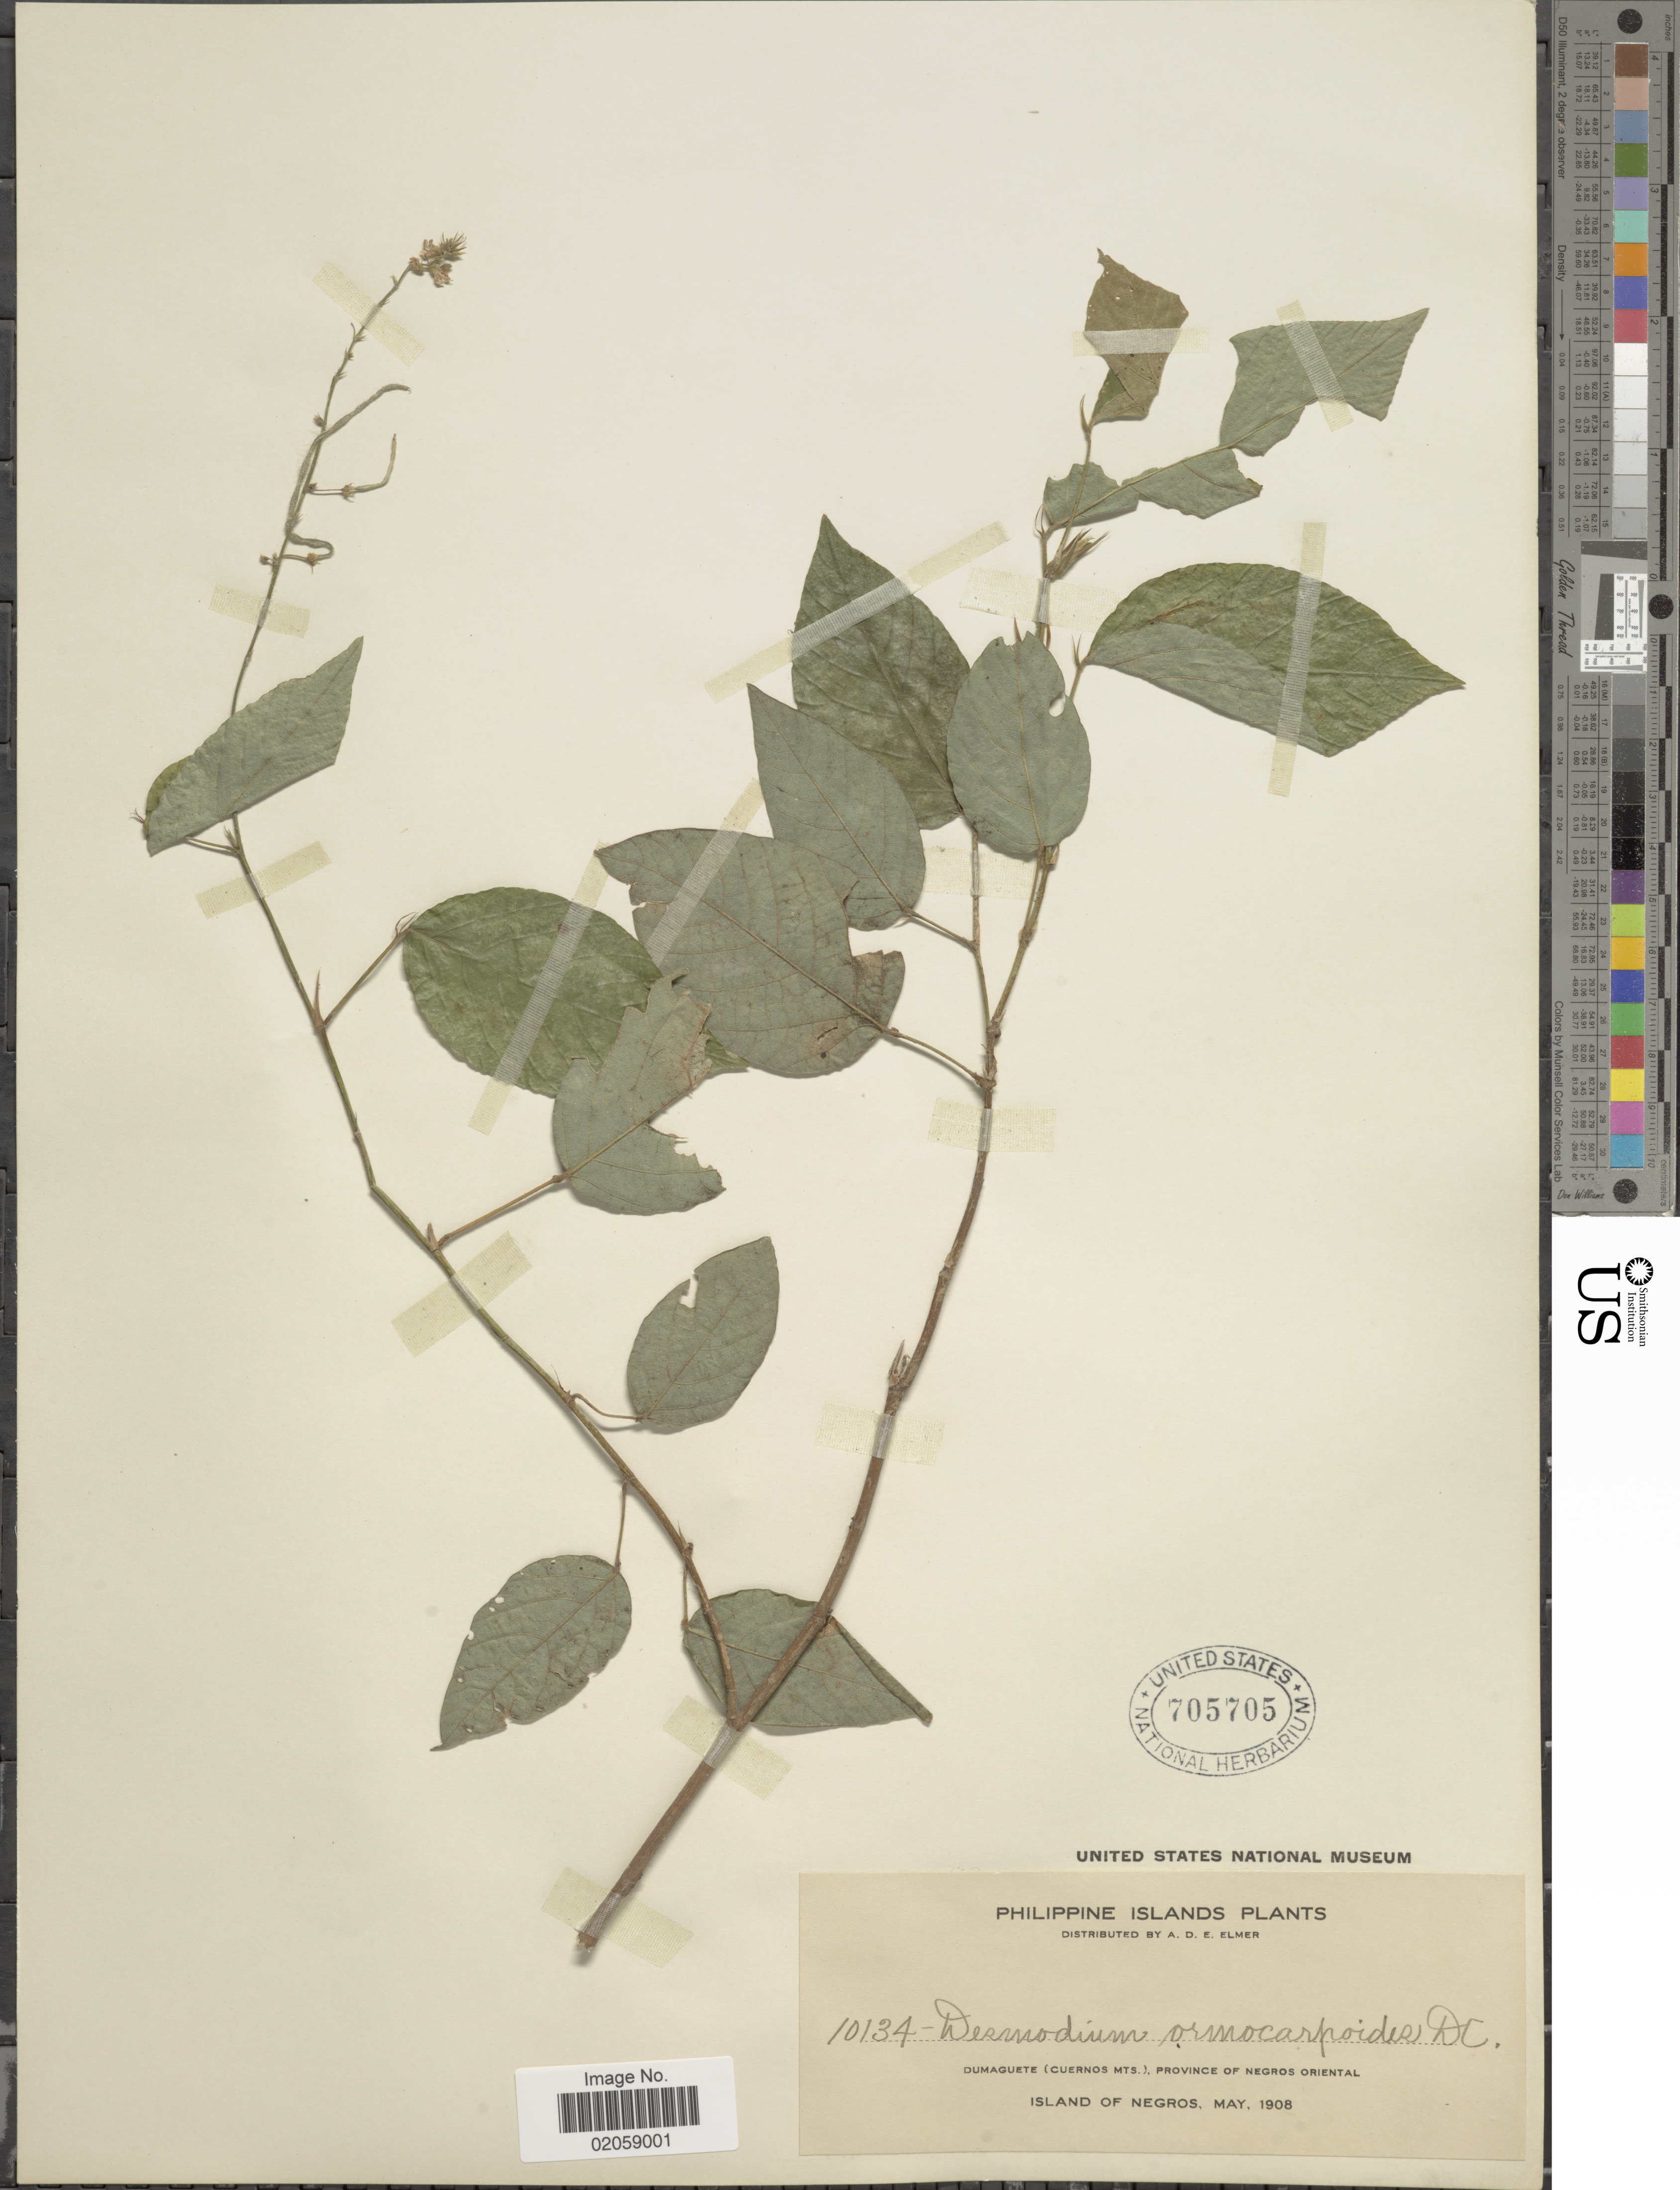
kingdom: Plantae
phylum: Tracheophyta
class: Magnoliopsida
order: Fabales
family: Fabaceae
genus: Hanslia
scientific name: Hanslia ormocarpoides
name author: (DC.) H. Ohashi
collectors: A. D. E. Elmer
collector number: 10134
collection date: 1908-05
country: Philippines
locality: Philippine Islands. Dumaguete (Cuernos Mts.), Province of Negros Oriental. Island of Negros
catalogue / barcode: US 705705